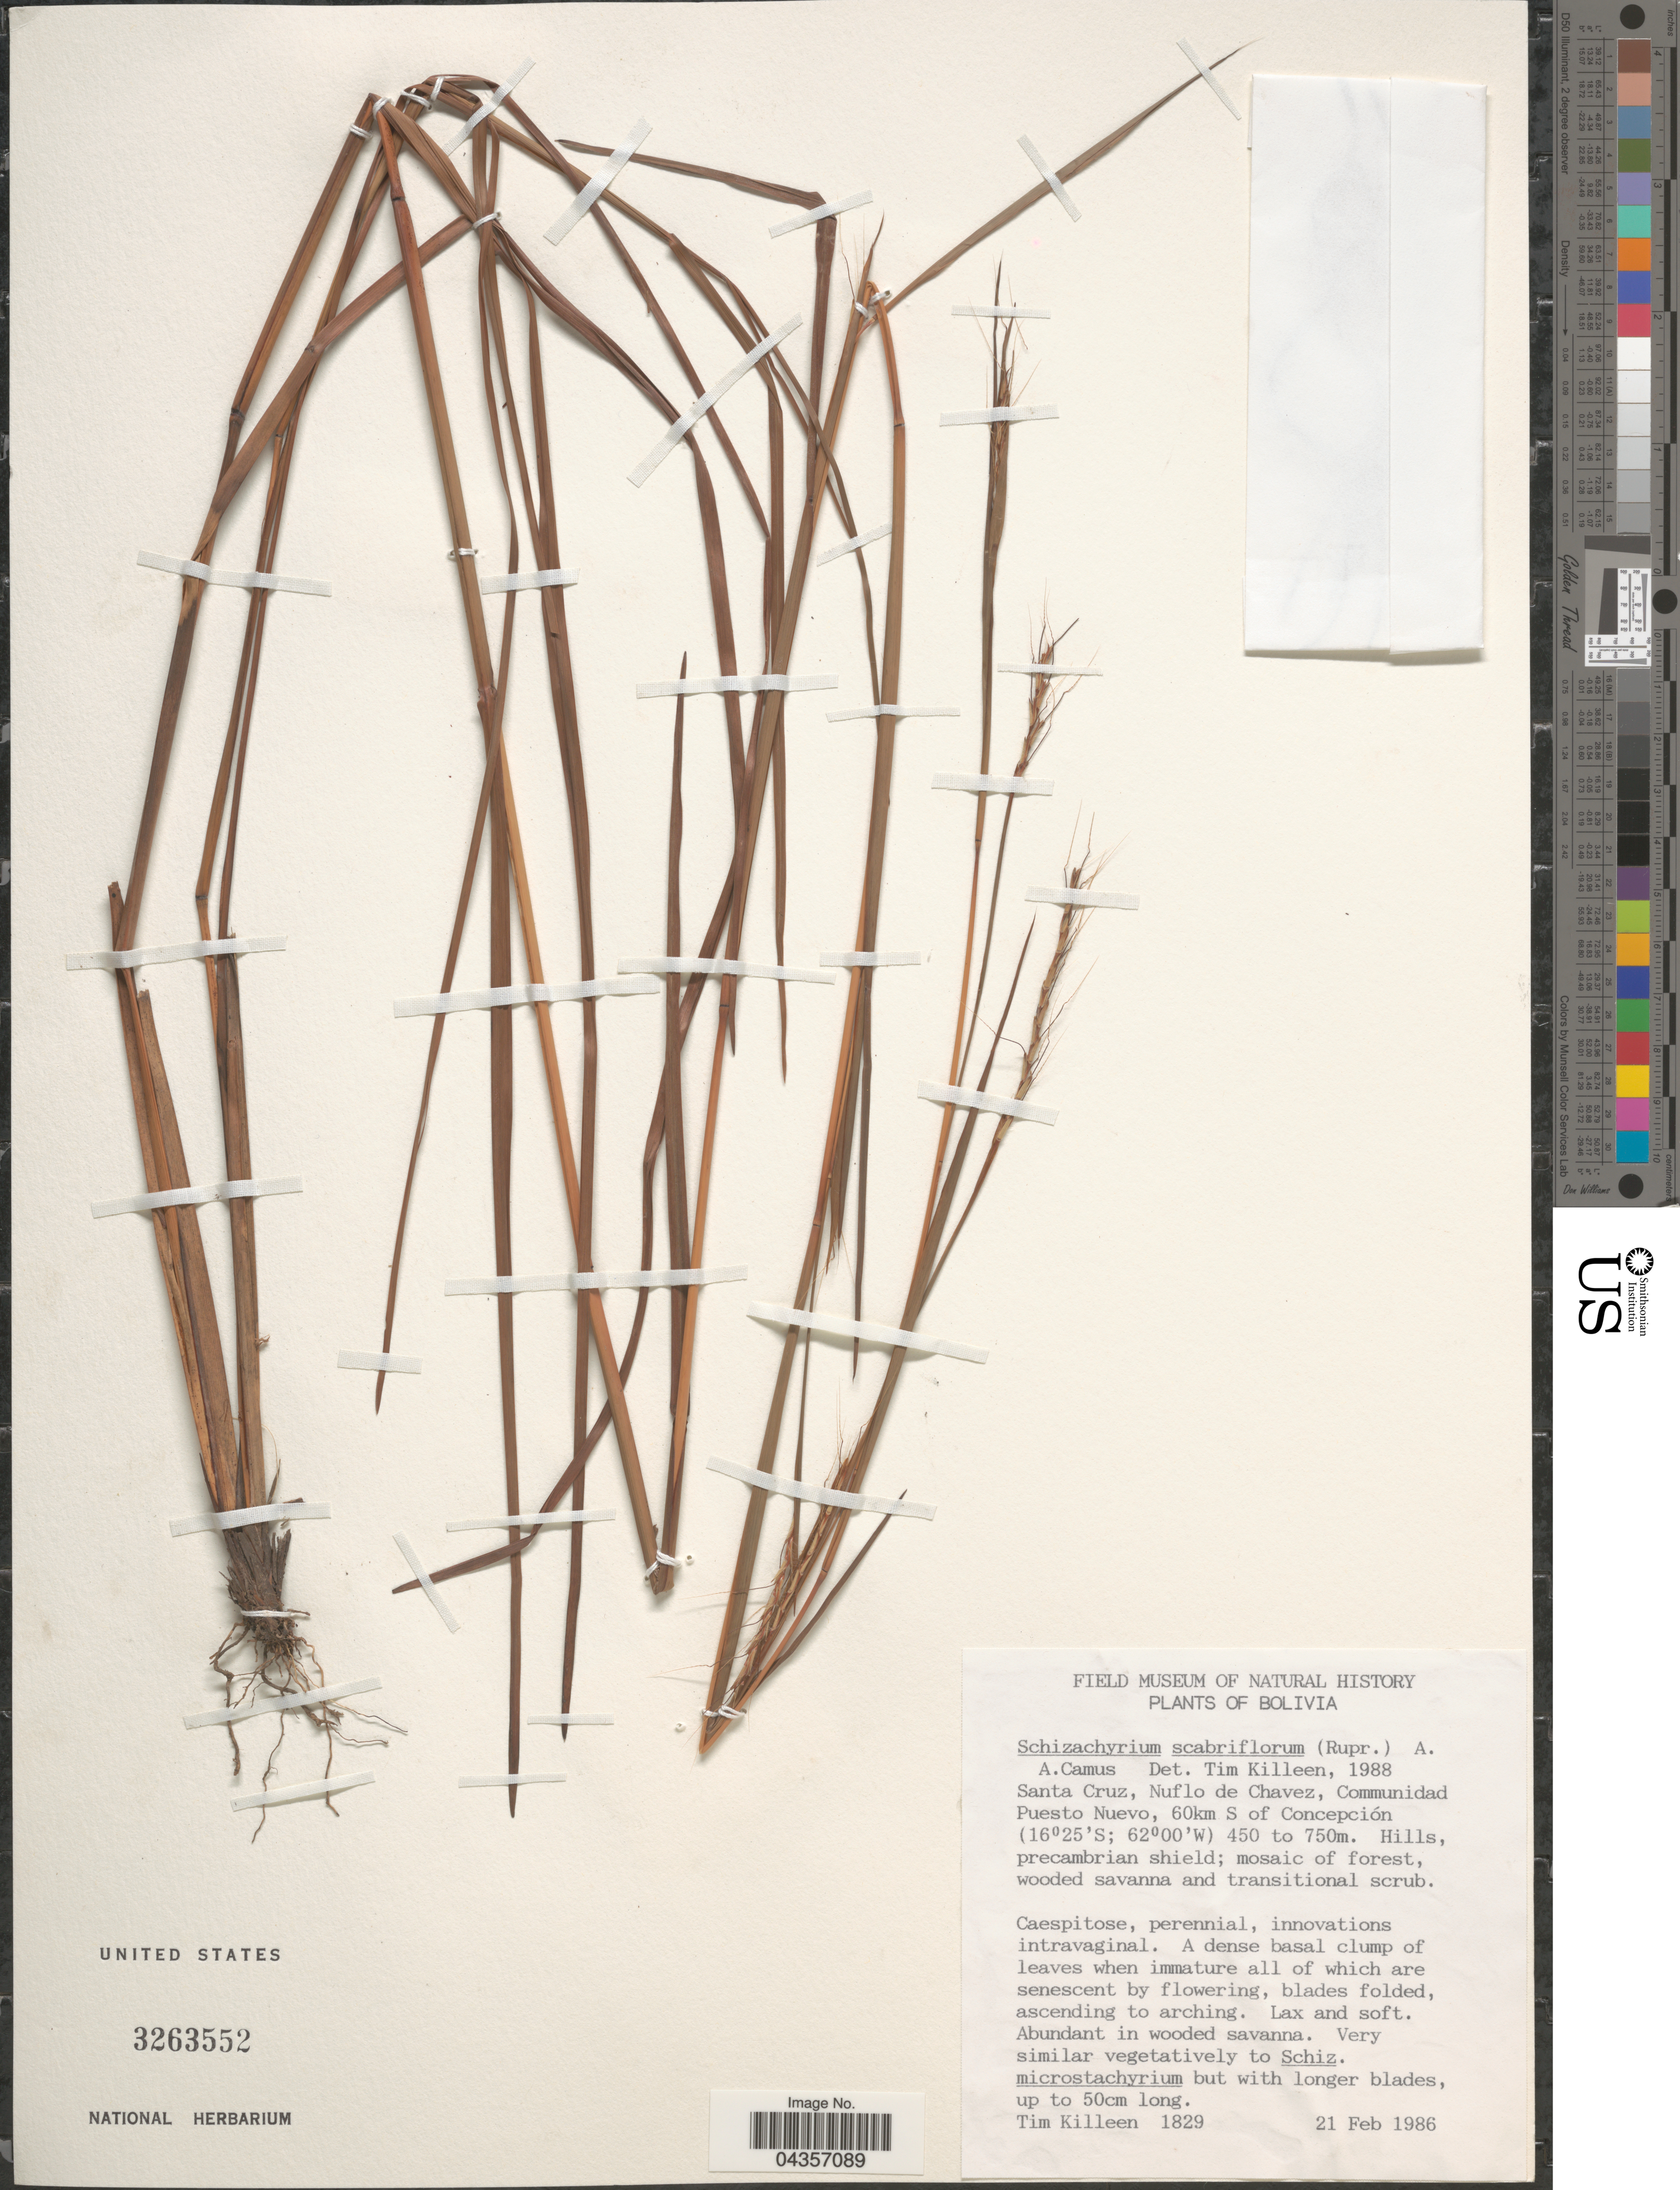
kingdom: Plantae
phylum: Tracheophyta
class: Liliopsida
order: Poales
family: Poaceae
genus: Schizachyrium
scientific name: Schizachyrium scabriflorum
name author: (Rupr. ex Hack.) A. Camus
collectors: T. J. Killeen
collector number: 1829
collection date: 1986-02-21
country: Bolivia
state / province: Santa Cruz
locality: Nuflo de Chavez, Communidad Puesto Nuevo, 60km S of Concepción.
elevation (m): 450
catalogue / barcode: US 3263552